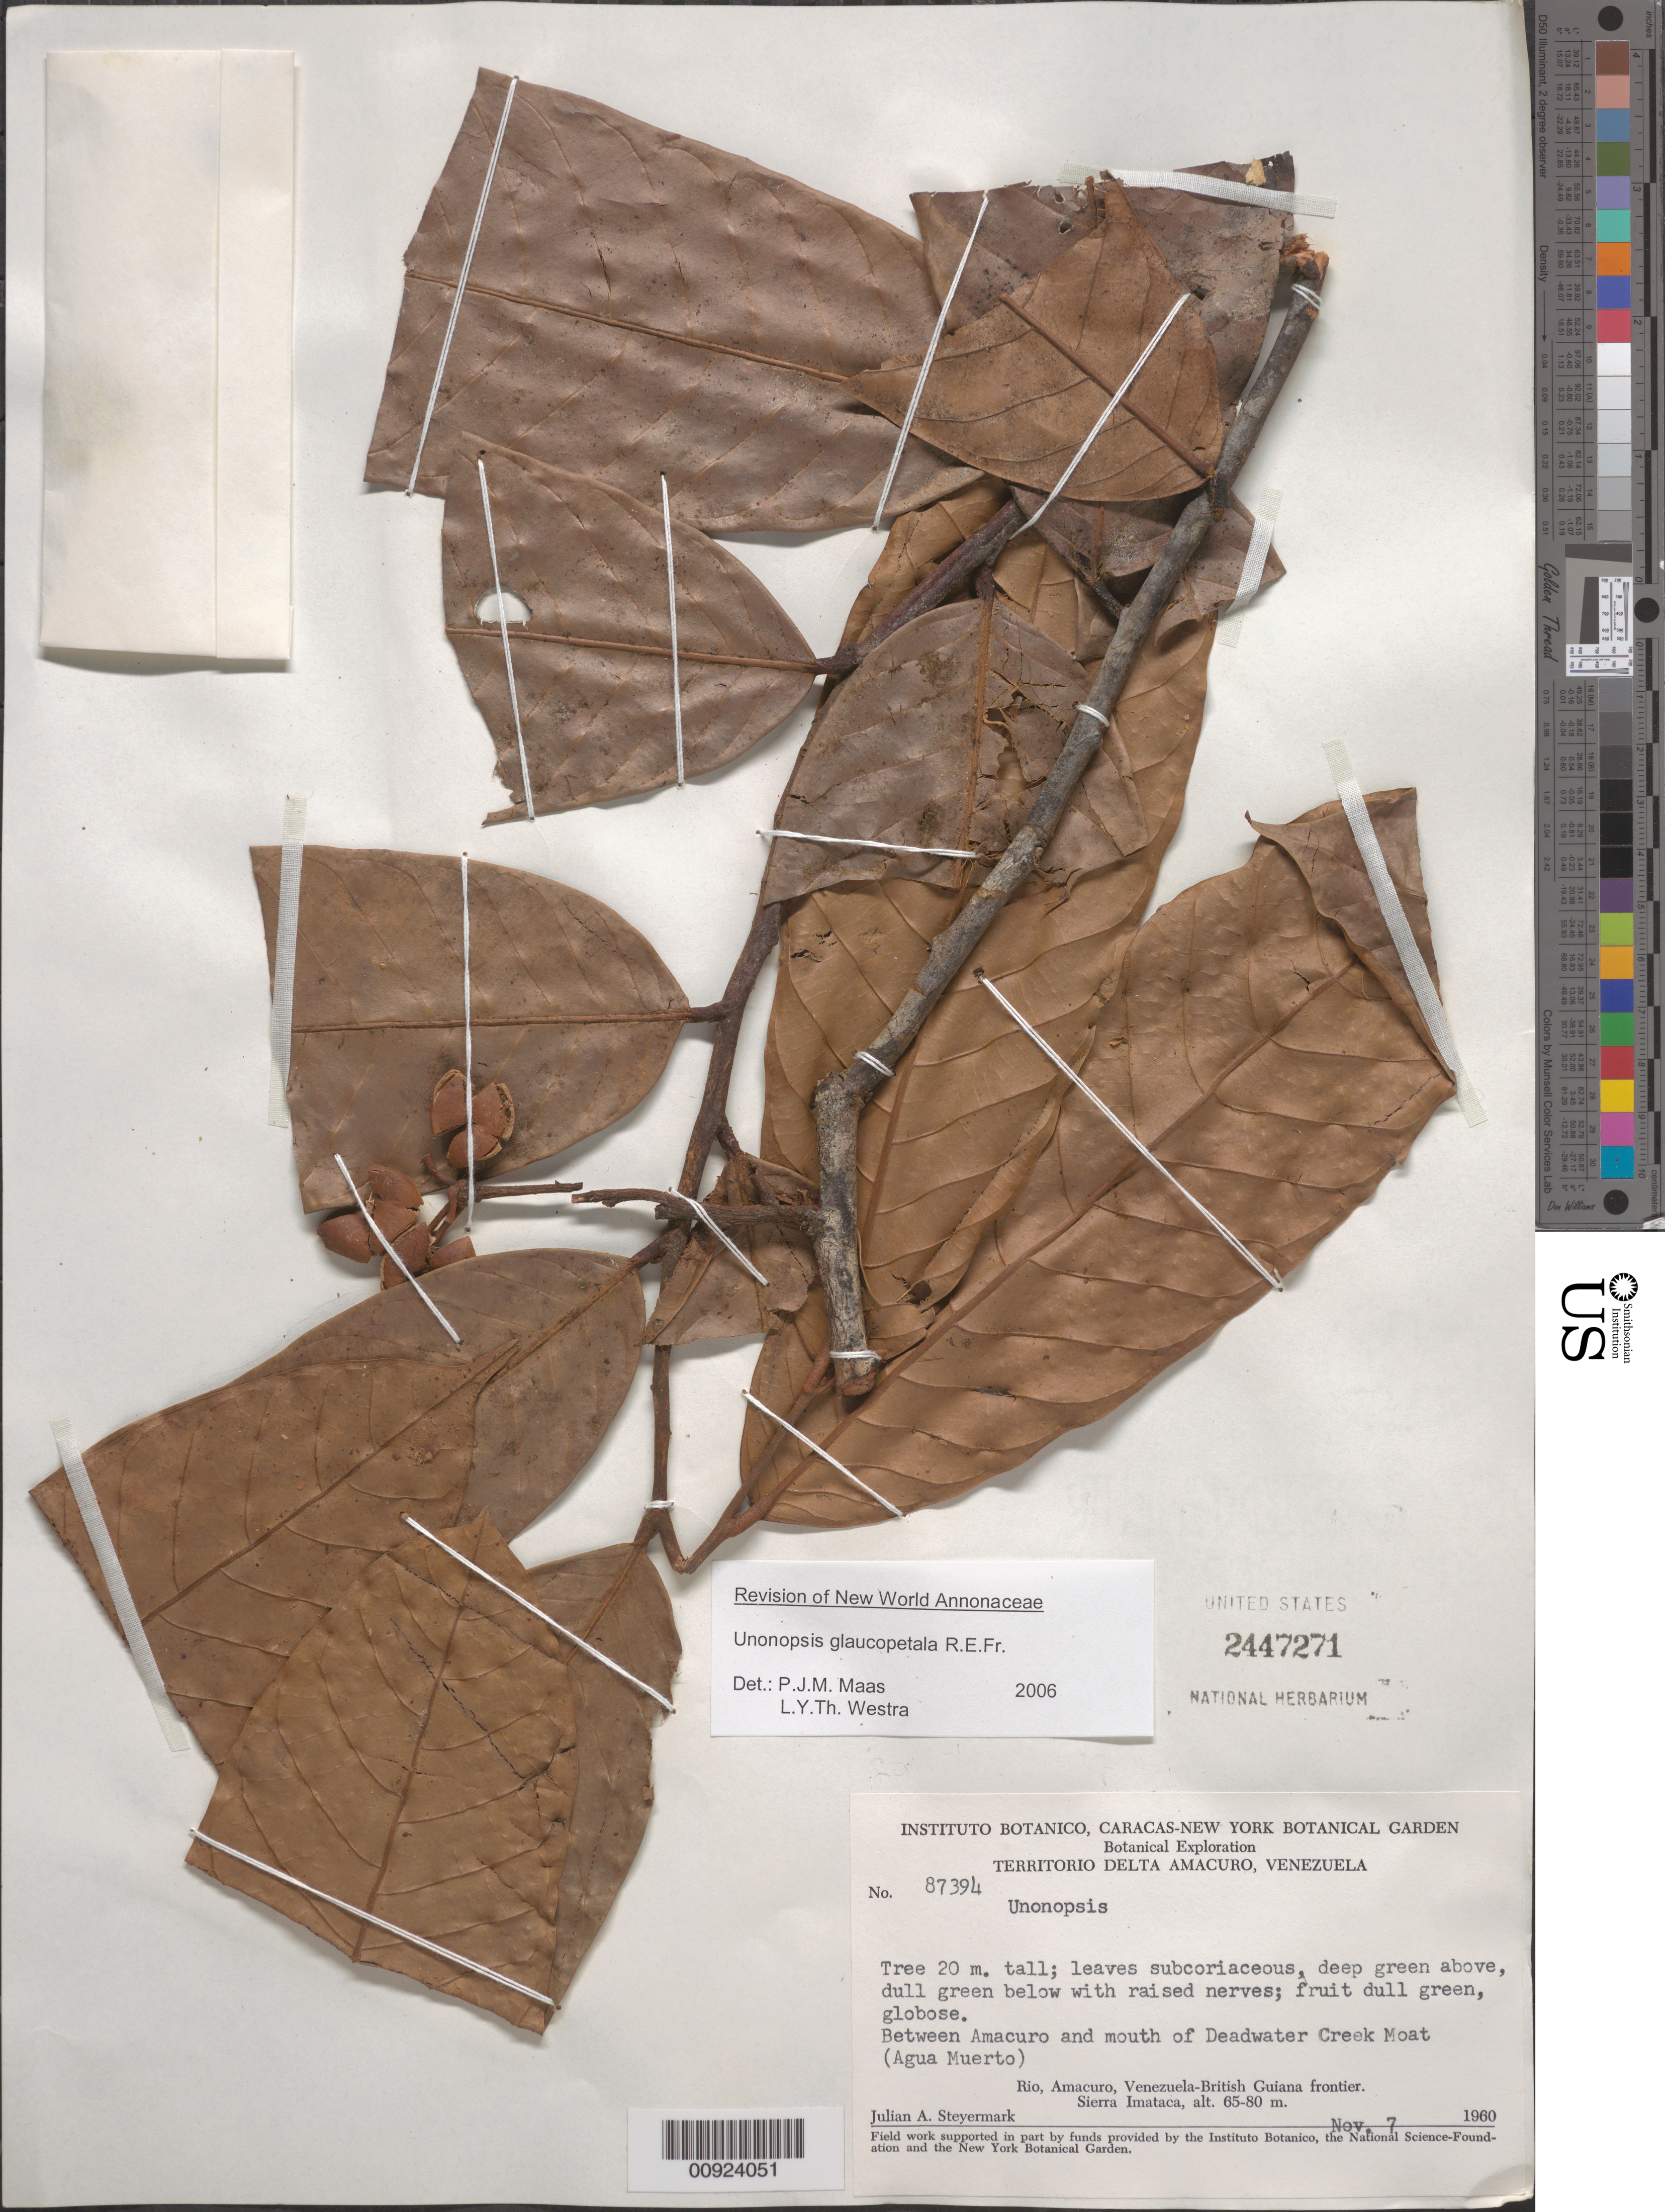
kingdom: Plantae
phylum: Tracheophyta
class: Magnoliopsida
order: Magnoliales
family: Annonaceae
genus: Unonopsis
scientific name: Unonopsis glaucopetala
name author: R.E. Fr.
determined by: Maas, P. J.; Westra, L. Y.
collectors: J. Steyermark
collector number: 87394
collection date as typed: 7-Nov-60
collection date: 1960-11-07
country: Venezuela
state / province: Delta Amacuro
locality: Río Amacuro to mouth of Deadwater Creek Moat (Agua Muerto), Sierra Imataca, Venezuela-Guyana border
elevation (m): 65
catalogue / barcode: US 2447271